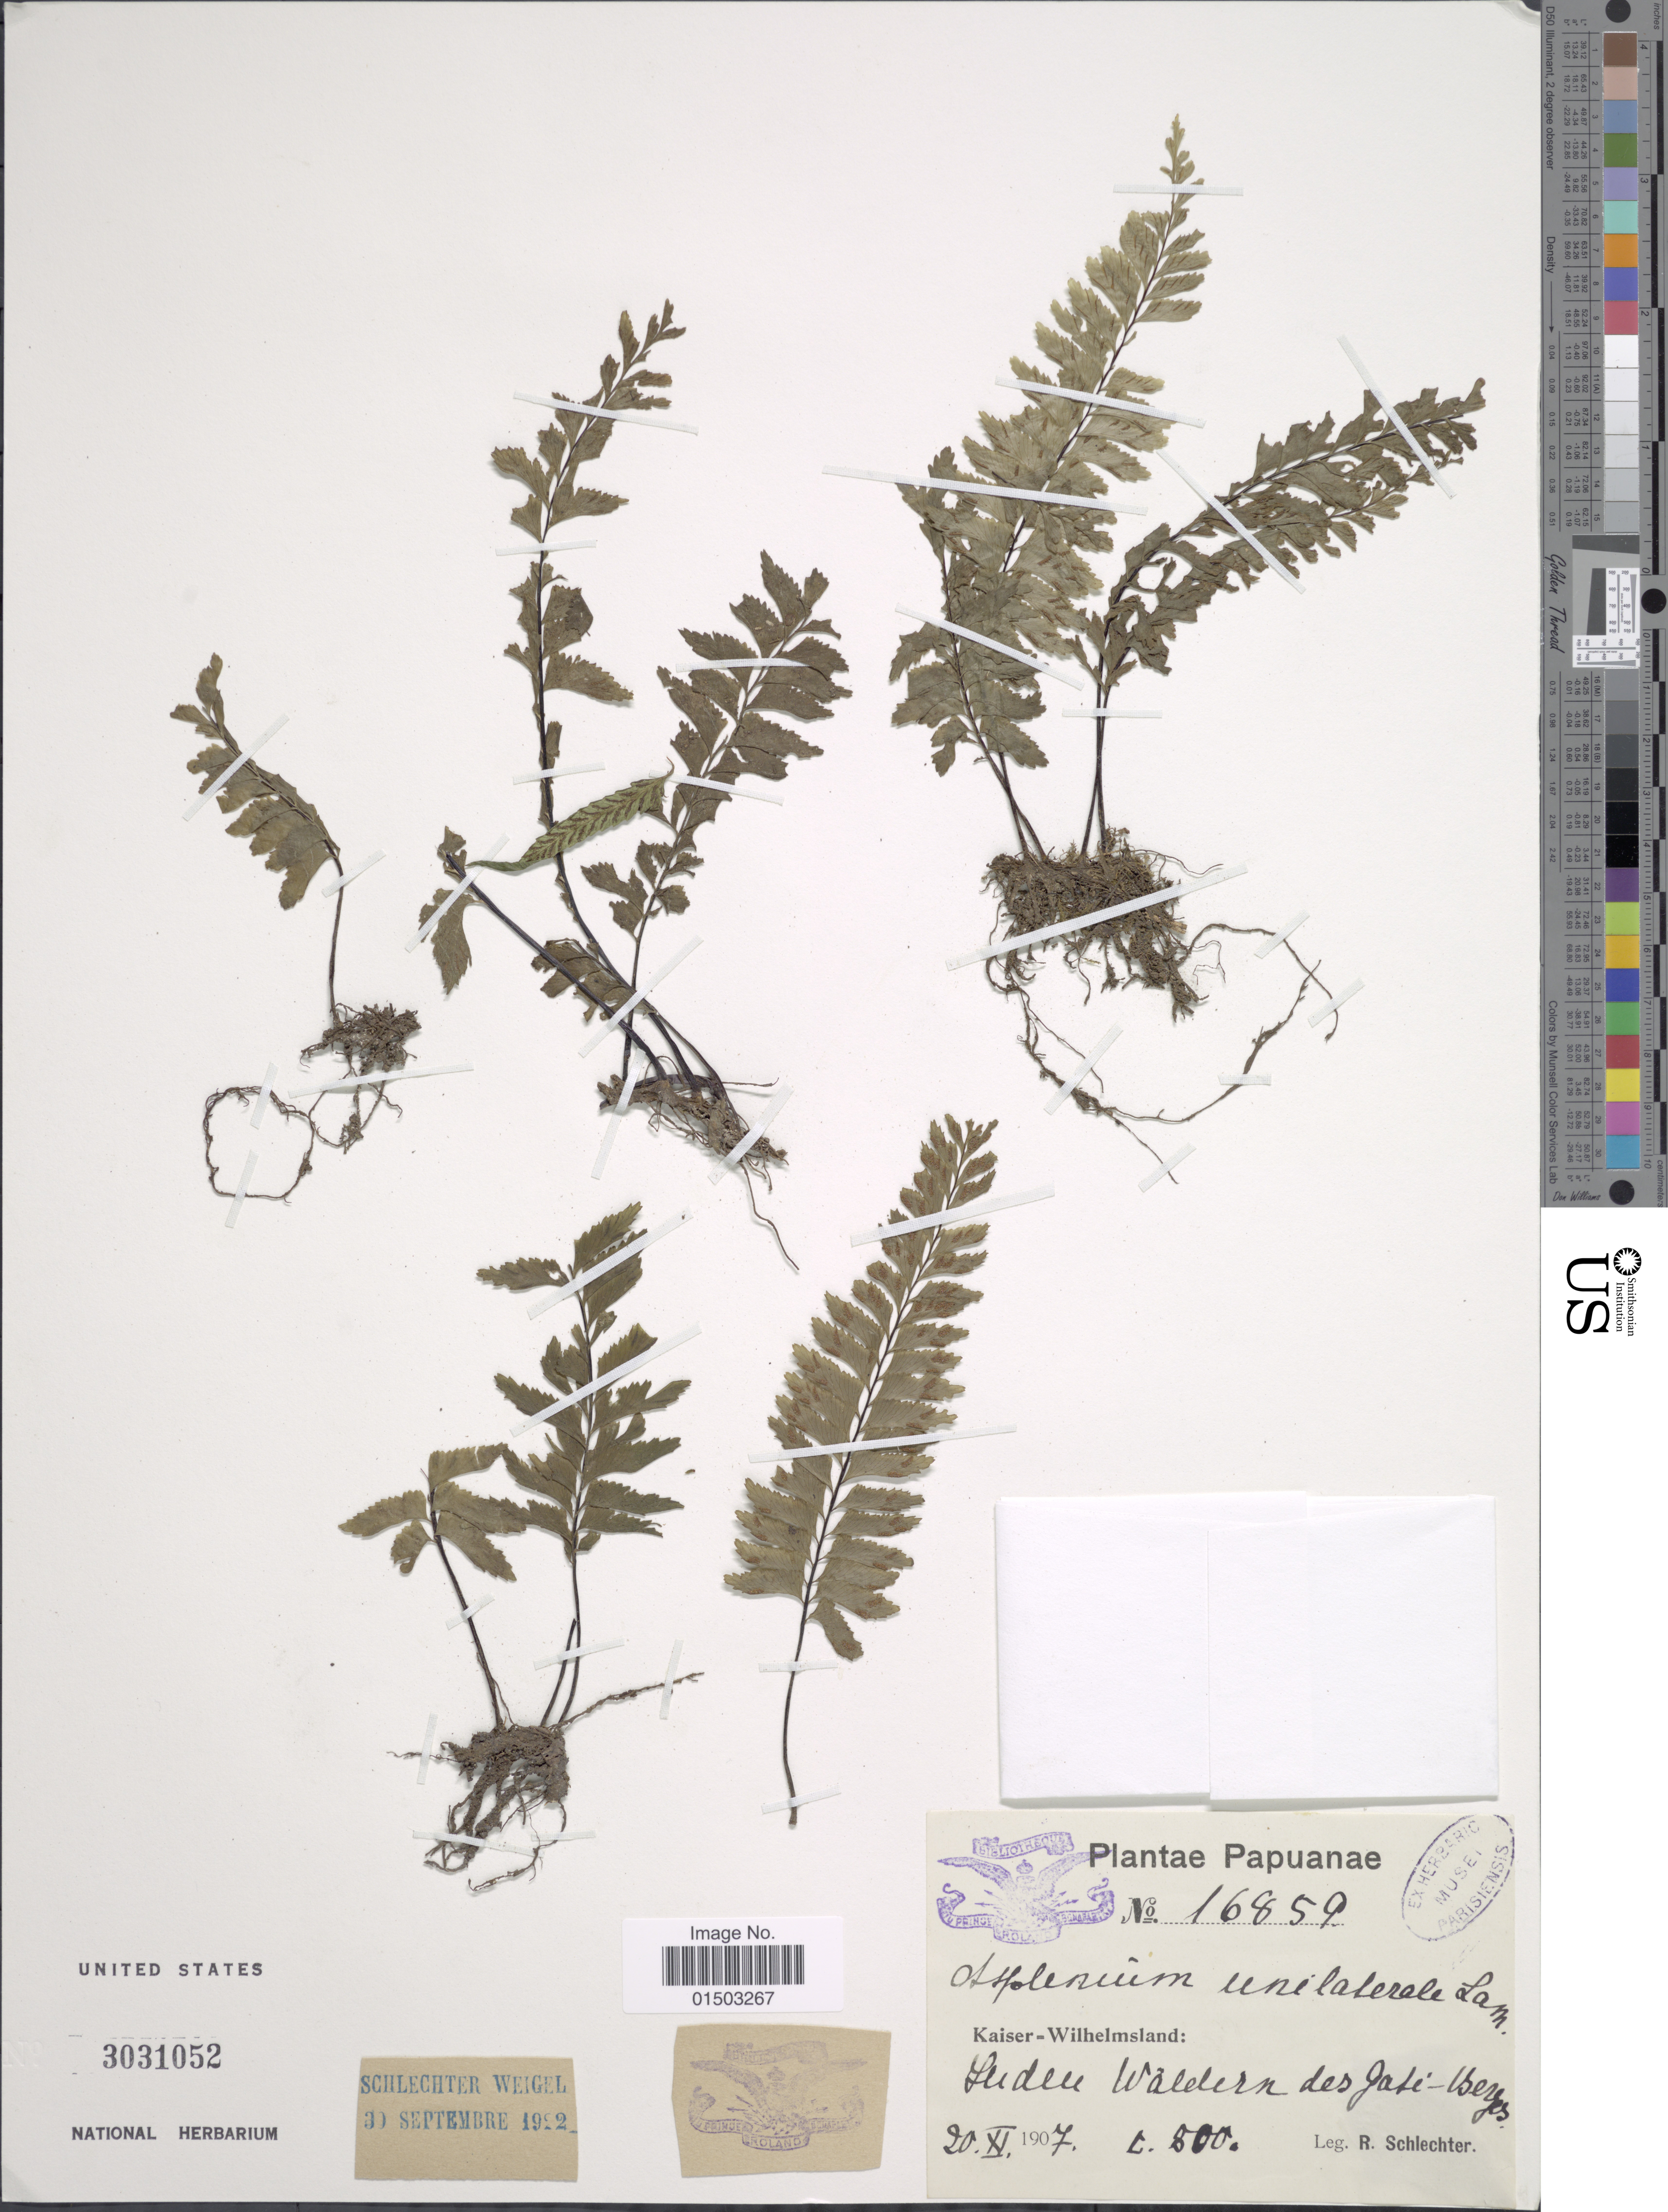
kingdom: Plantae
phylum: Tracheophyta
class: Polypodiopsida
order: Polypodiales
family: Aspleniaceae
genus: Hymenasplenium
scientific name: Hymenasplenium unilaterale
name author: (Lam.) Hayata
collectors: F. R. R. Schlechter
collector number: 16859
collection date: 1907-11-20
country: Papua New Guinea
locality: Papuanae, Kaiser-Wilhelmsland. Suden Waldern des Gate -Iserges.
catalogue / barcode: US 3031052